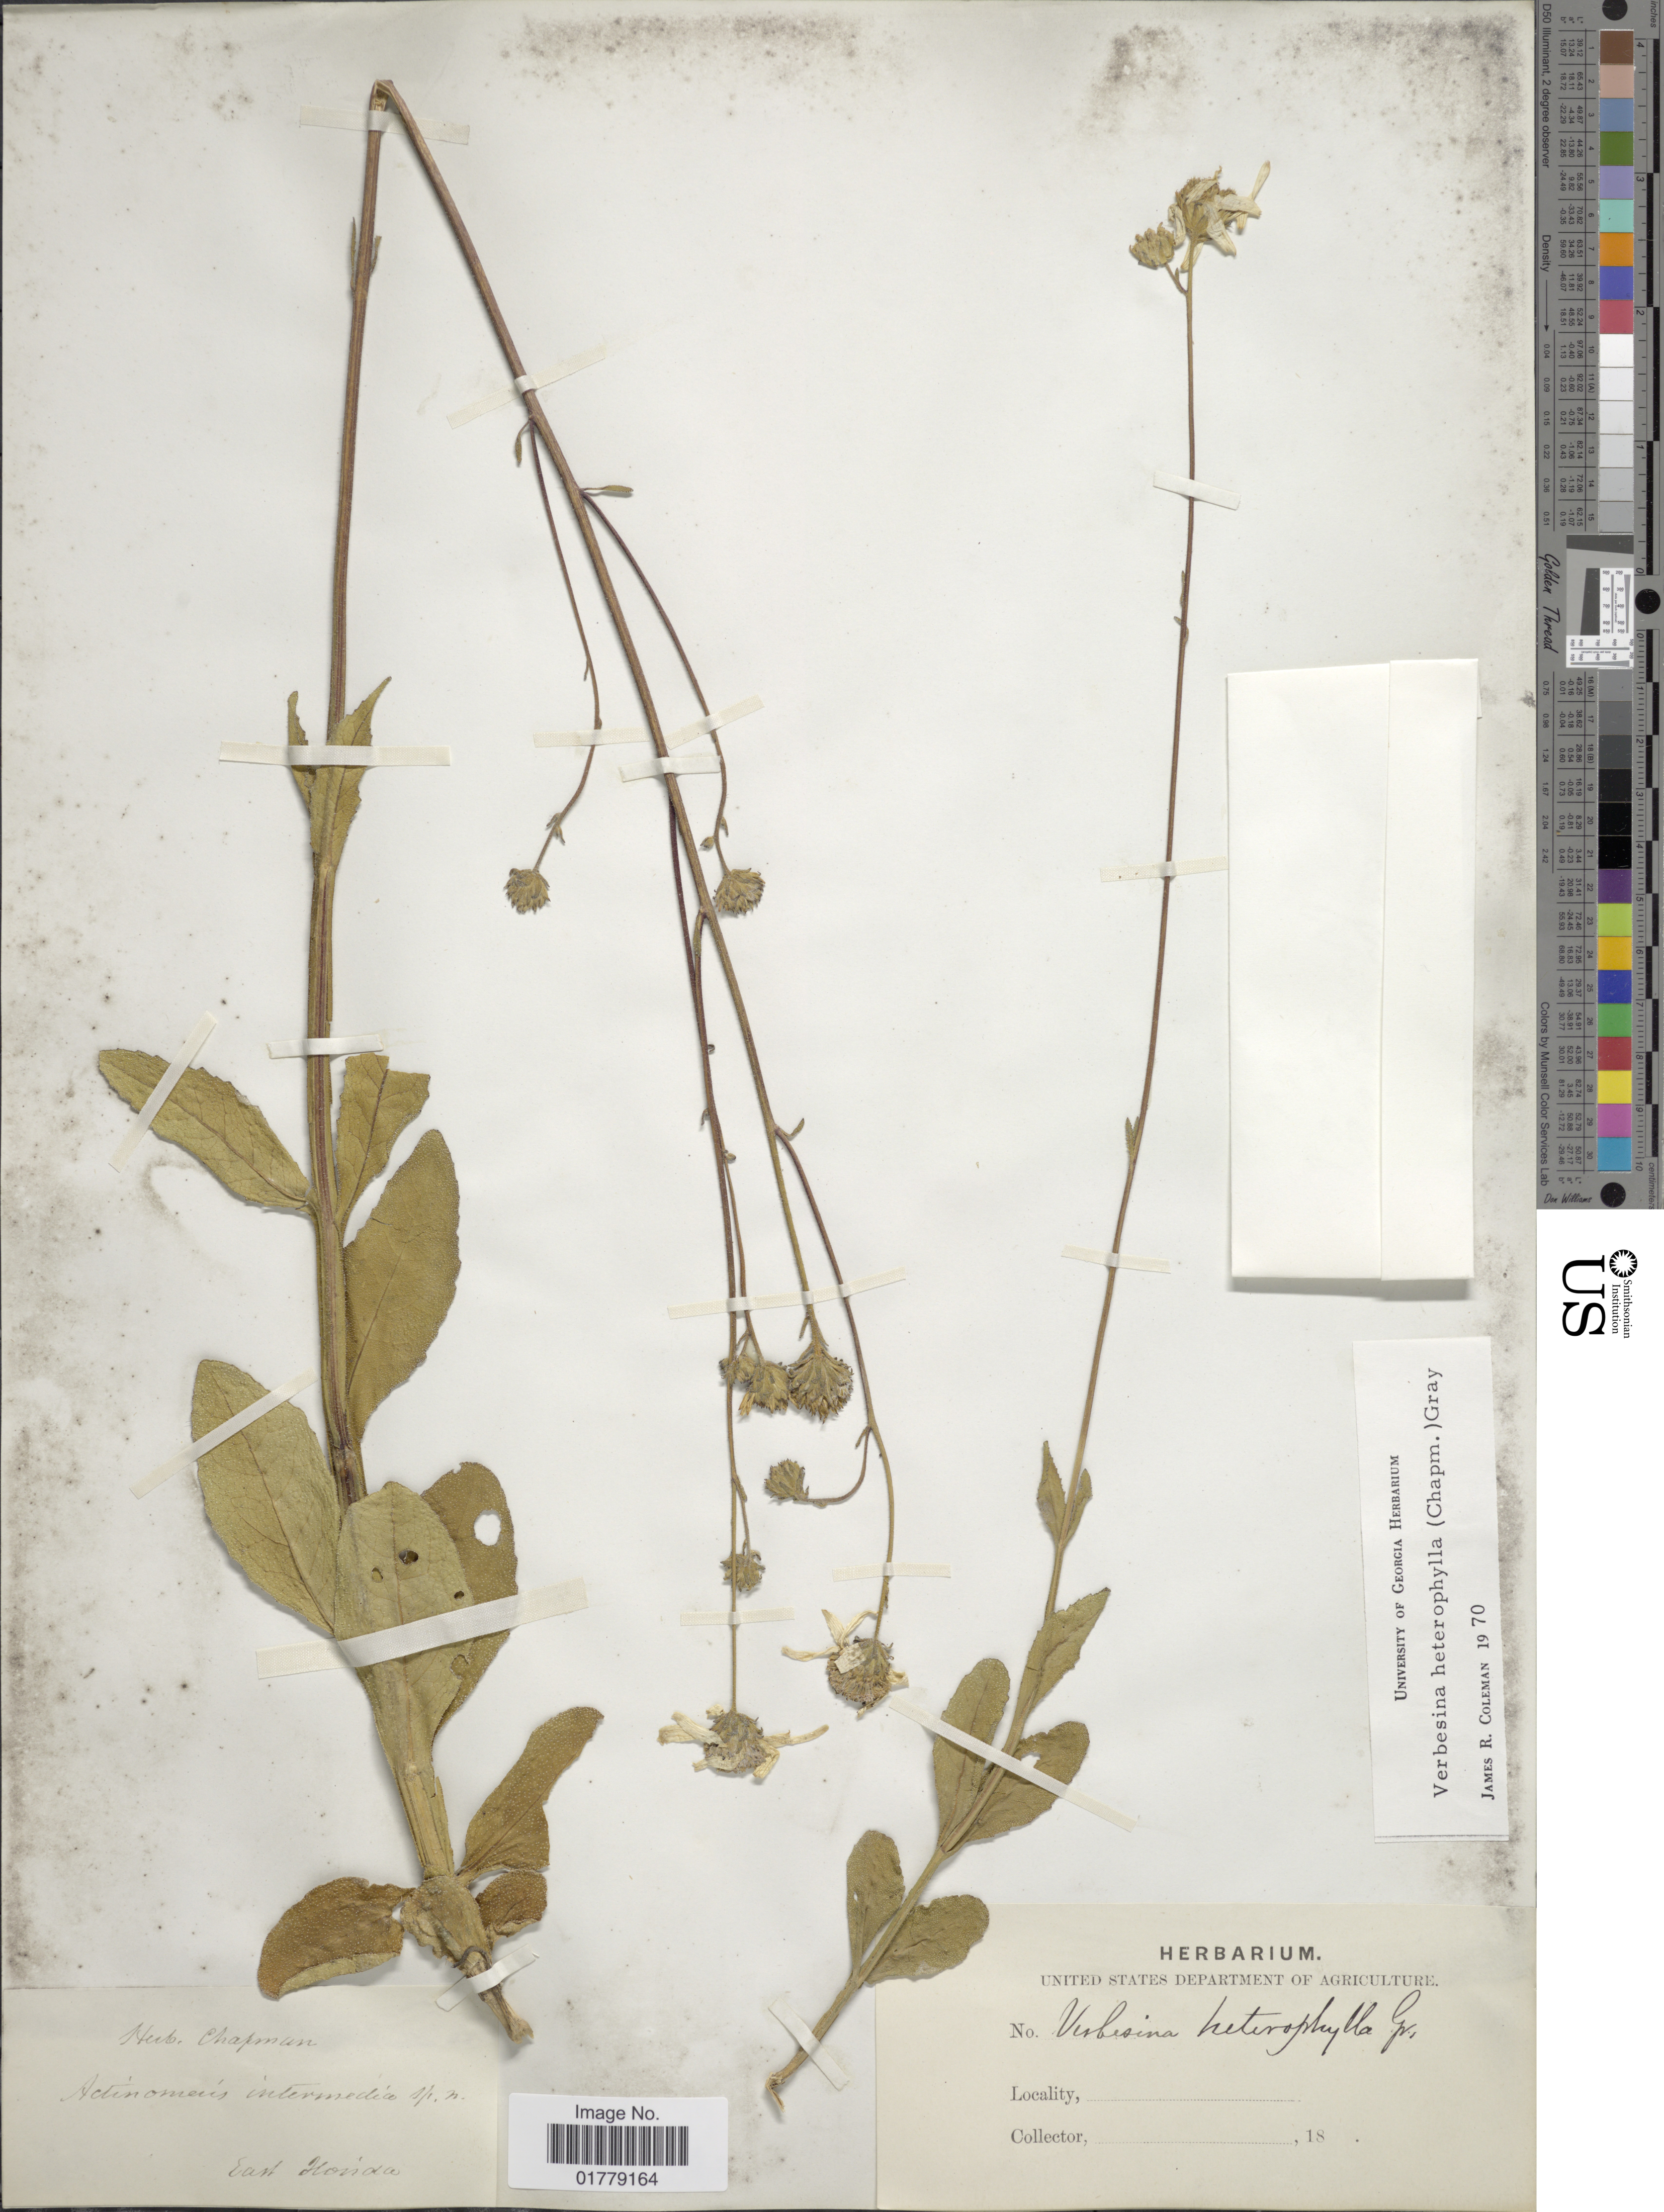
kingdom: Plantae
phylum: Tracheophyta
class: Magnoliopsida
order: Asterales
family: Asteraceae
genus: Verbesina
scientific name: Verbesina heterophylla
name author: A. Gray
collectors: ex herb. Chapman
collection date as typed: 18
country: United States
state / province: Florida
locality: East Florida